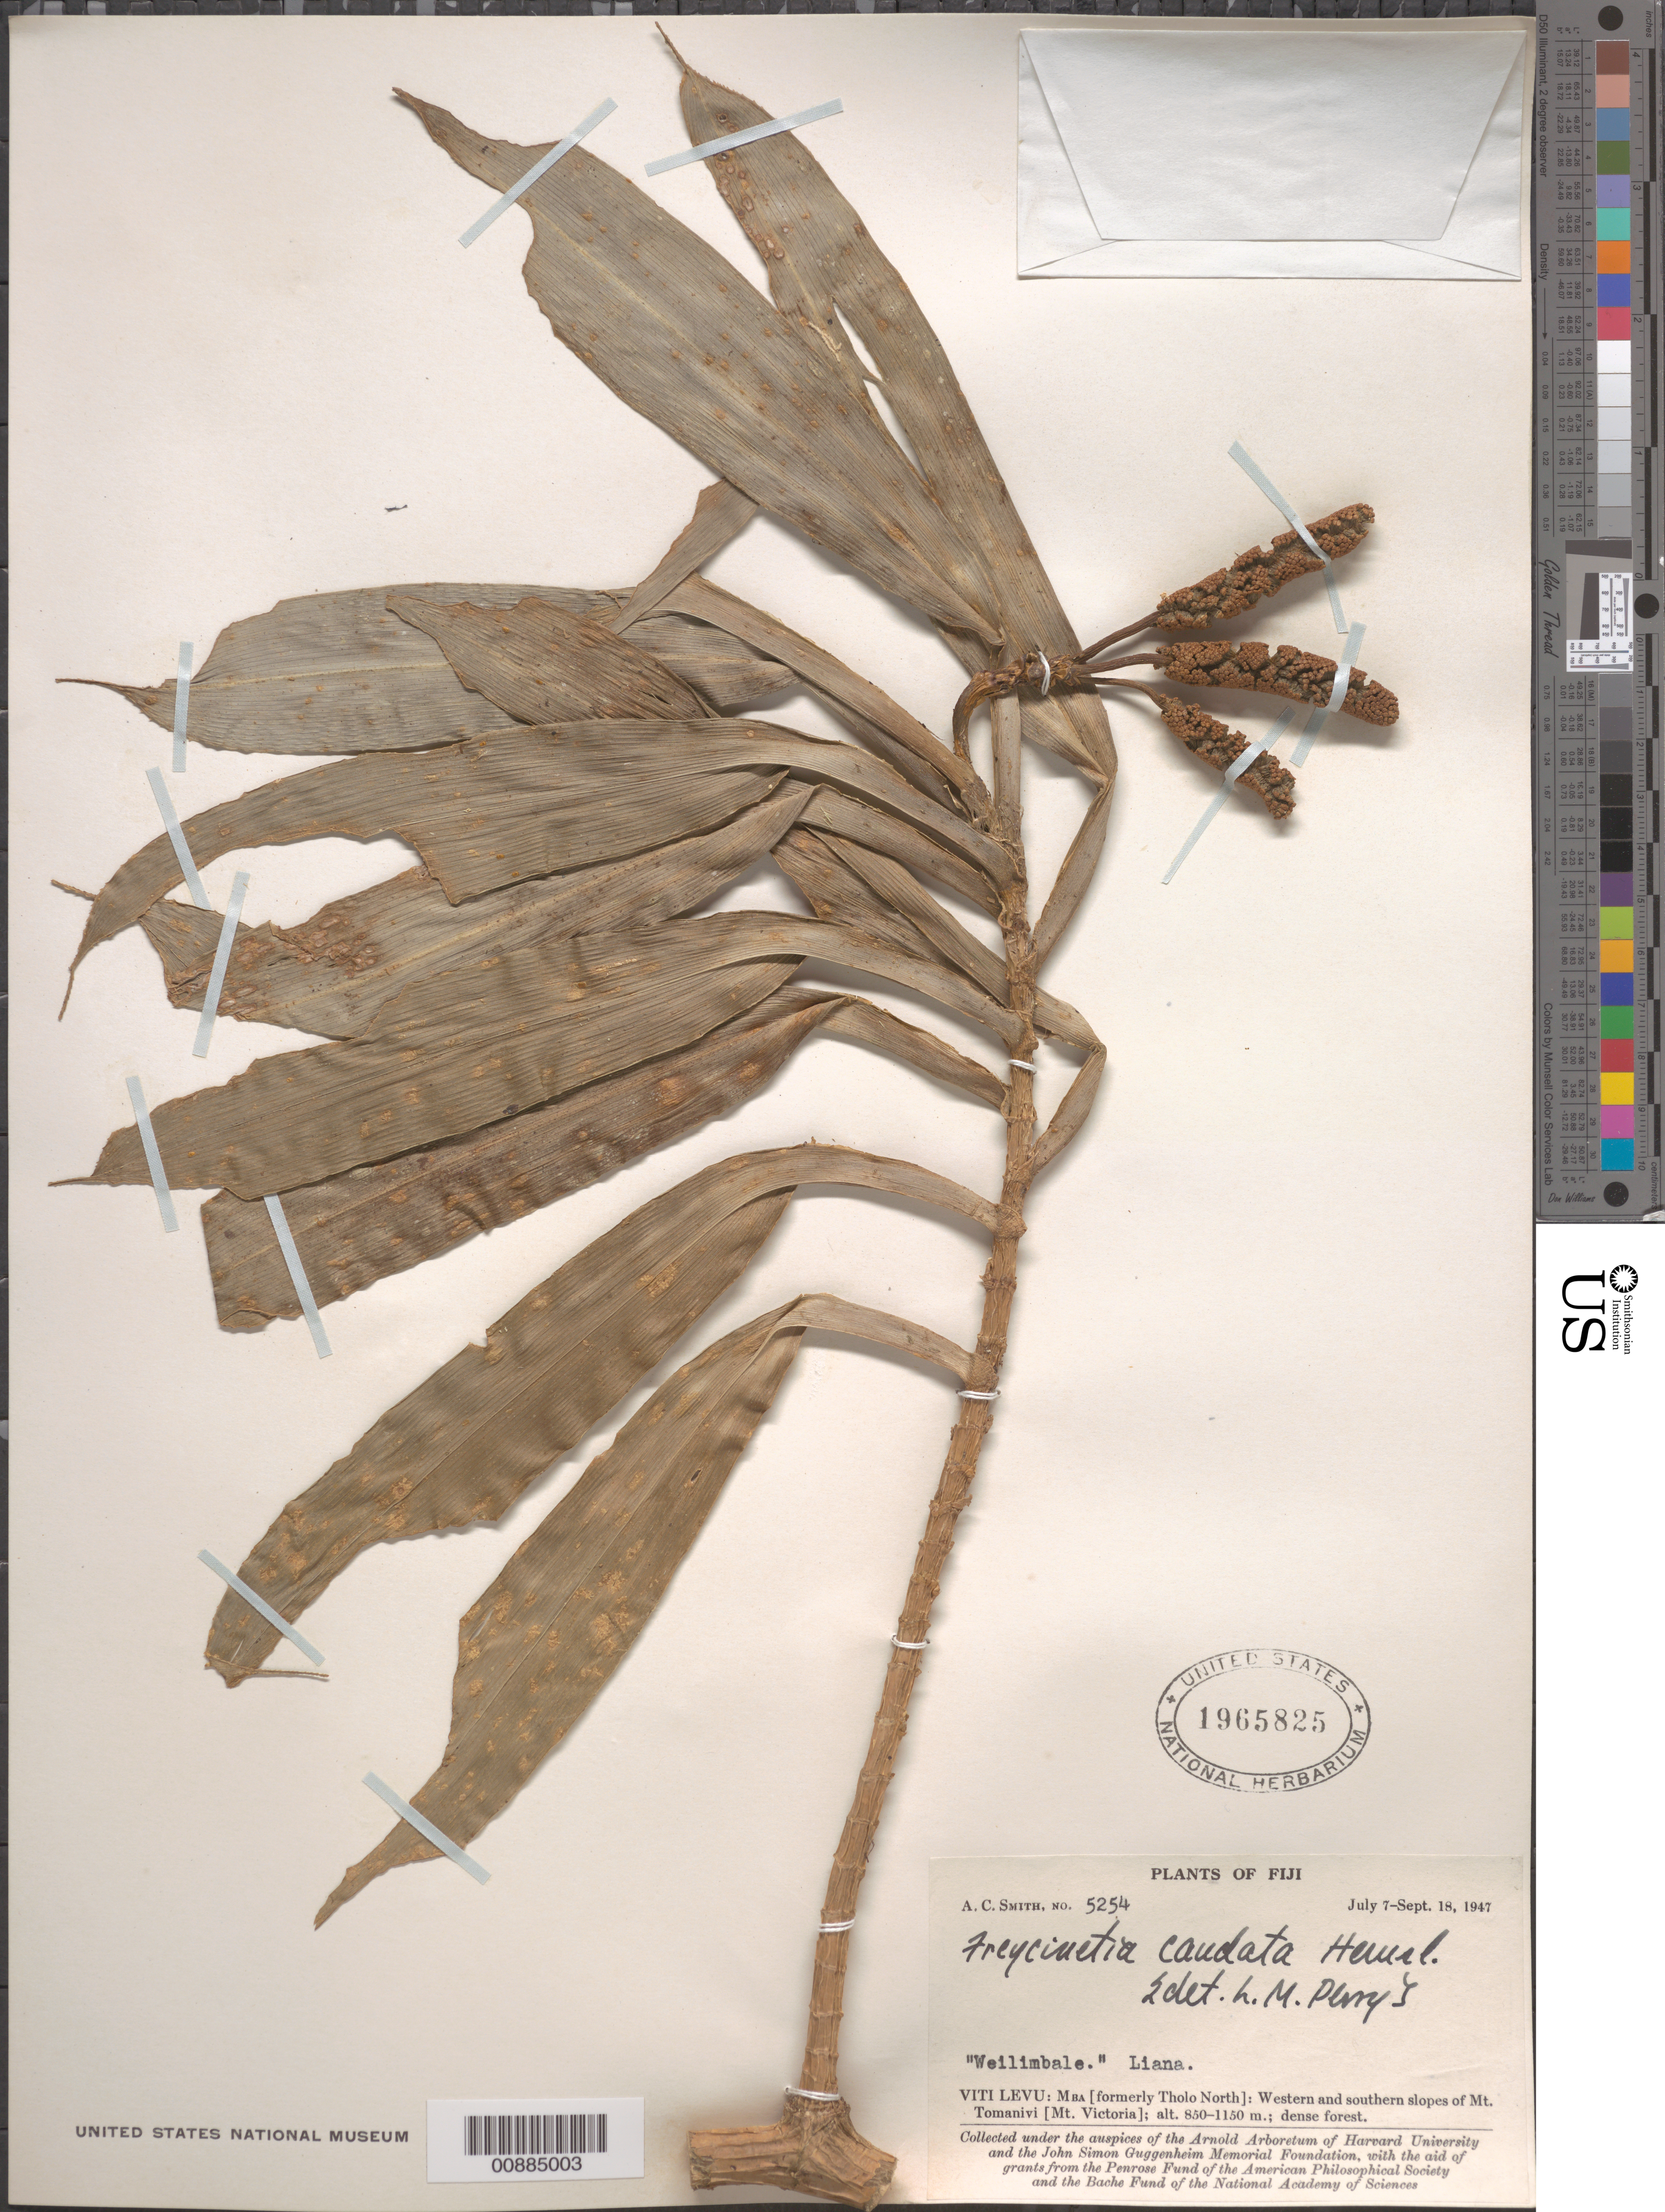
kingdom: Plantae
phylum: Tracheophyta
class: Liliopsida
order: Pandanales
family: Pandanaceae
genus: Freycinetia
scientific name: Freycinetia caudata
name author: Hemsl.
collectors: C. A. Smith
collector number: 5254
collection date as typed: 07 Jul 1947 to 18 Sep 1947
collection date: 1947-07-07/1947-09-18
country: Fiji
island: Viti Levu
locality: Western and southern slopes of Mt. Tomanivi, Mba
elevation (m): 850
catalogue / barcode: US 1965825